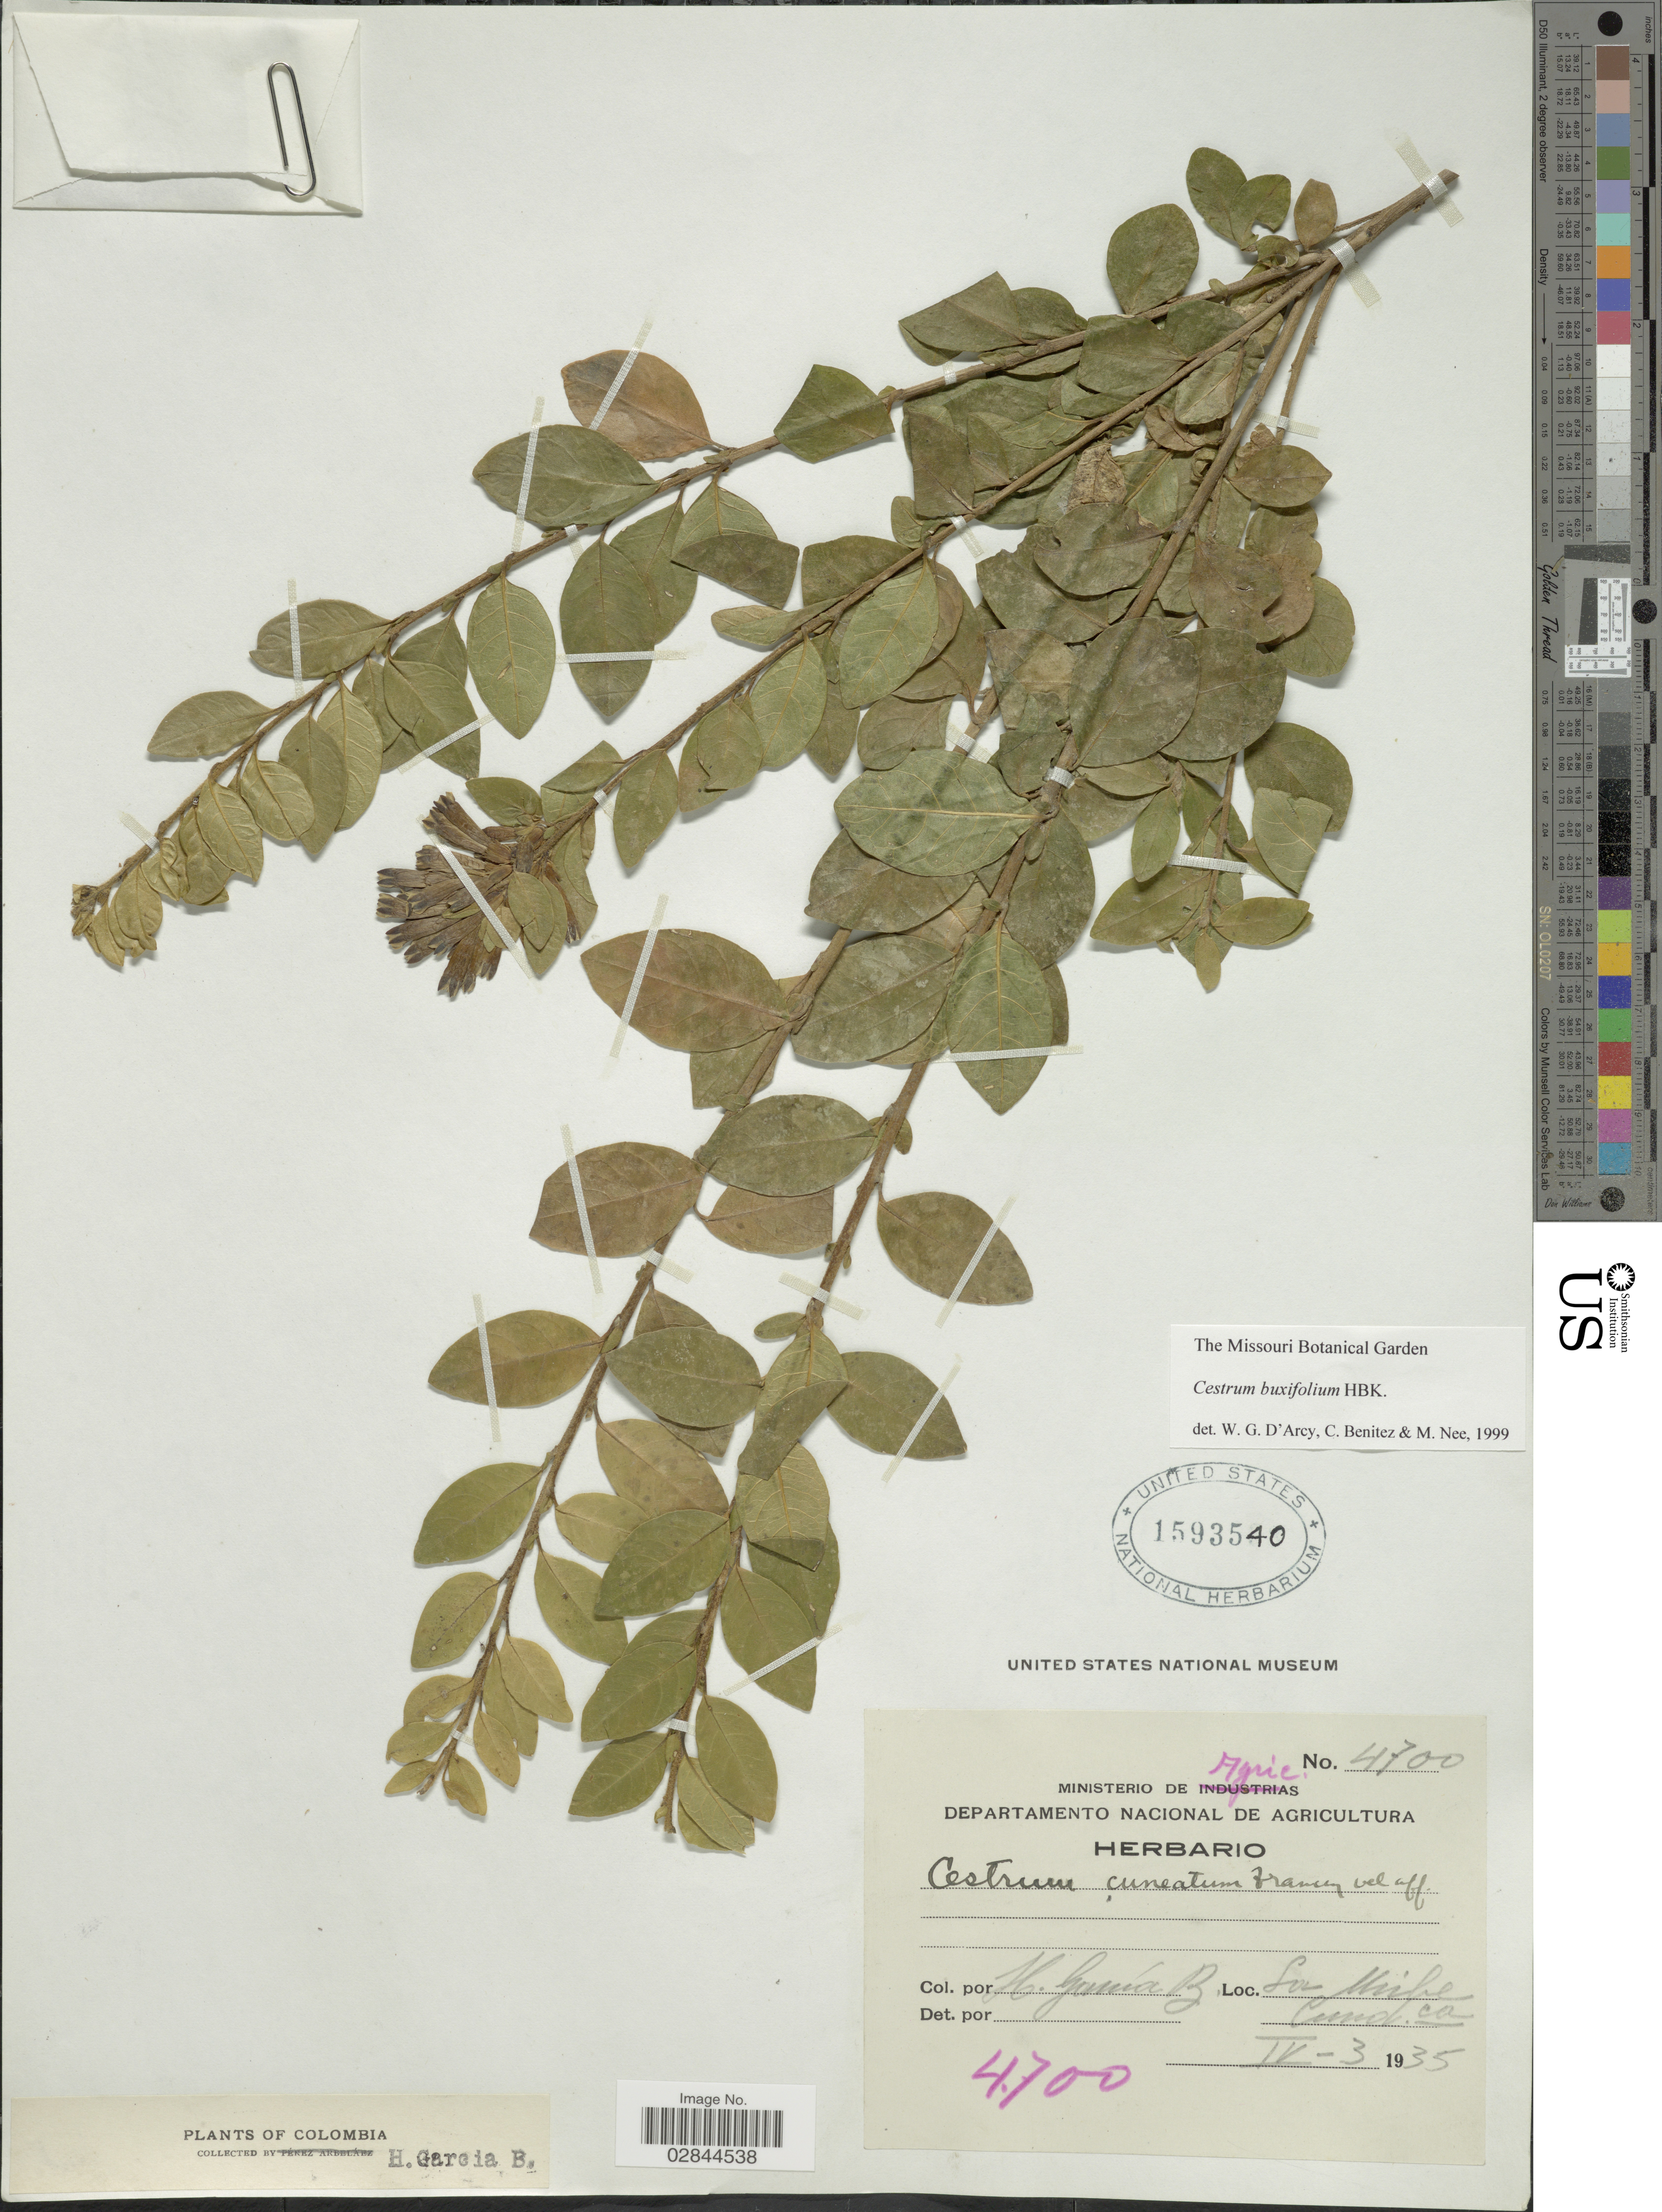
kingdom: Plantae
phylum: Tracheophyta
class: Magnoliopsida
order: Solanales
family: Solanaceae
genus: Cestrum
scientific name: Cestrum buxifolium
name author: Kunth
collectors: H. García Barriga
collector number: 4700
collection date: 1935-04-03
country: Colombia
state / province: Cundinamarca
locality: La Unibe.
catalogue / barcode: US 1593540